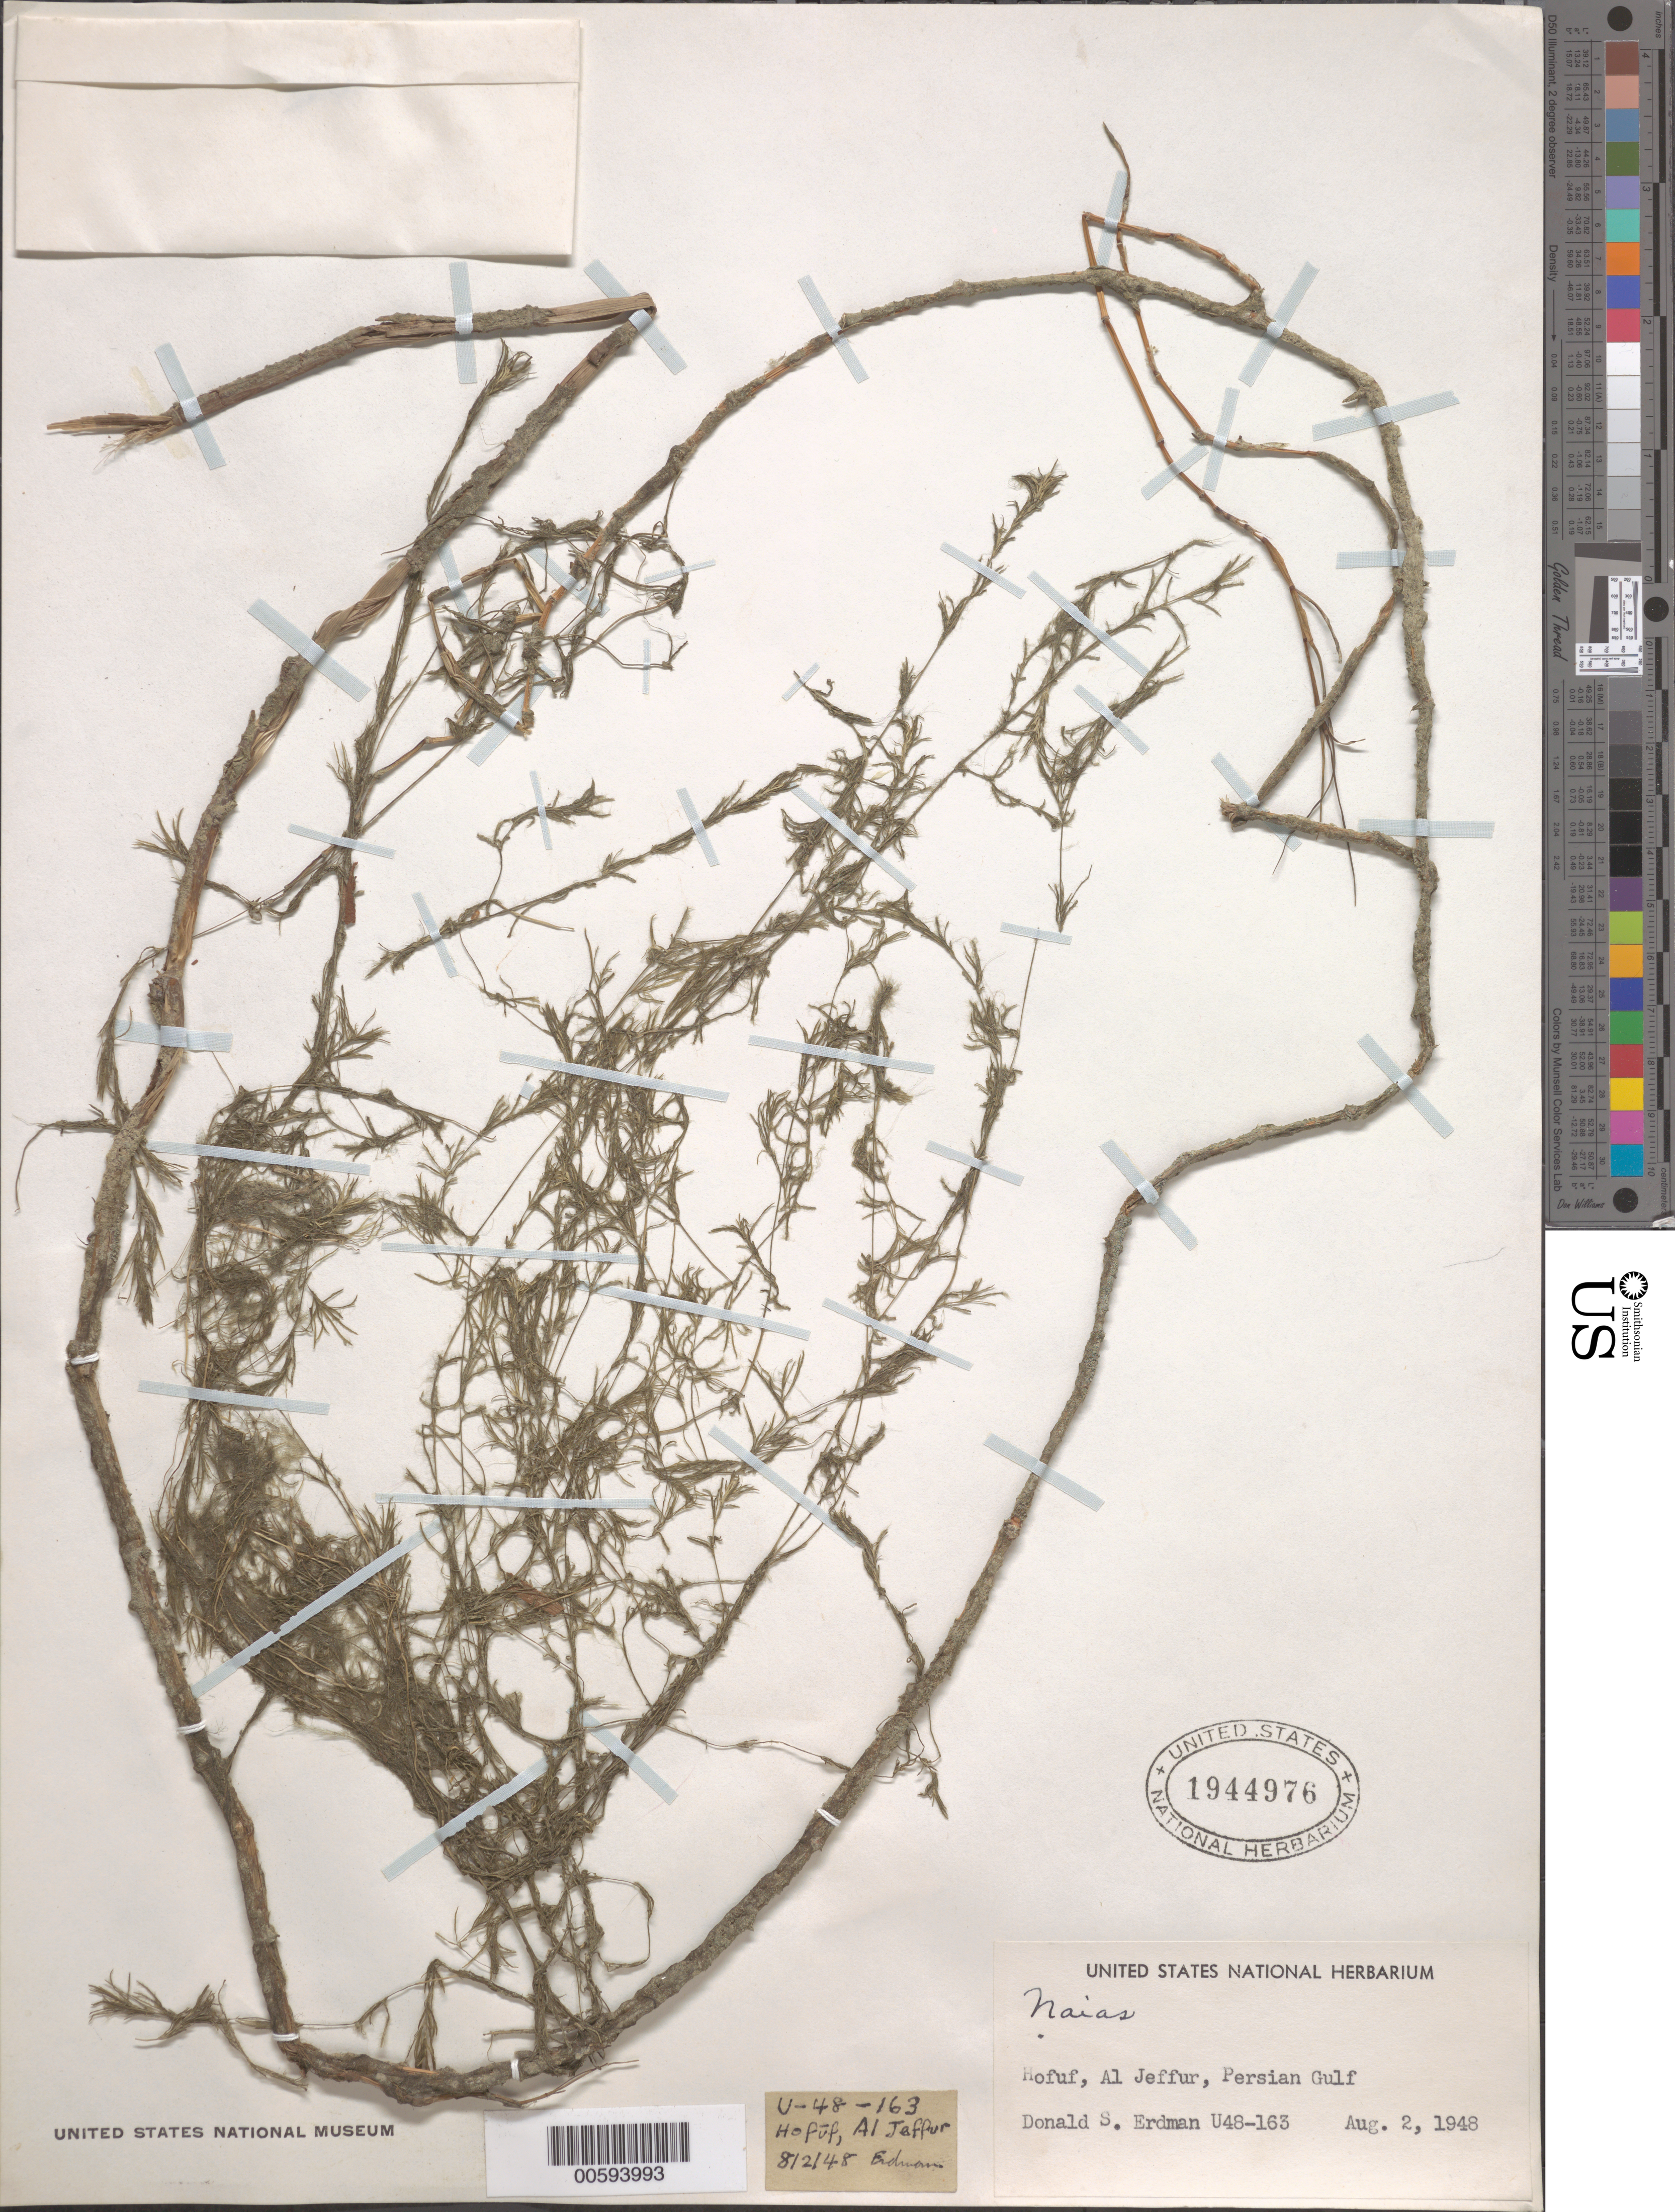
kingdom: Plantae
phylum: Tracheophyta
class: Liliopsida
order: Alismatales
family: Hydrocharitaceae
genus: Najas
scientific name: Najas sp.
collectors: D. Erdman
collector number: U48-163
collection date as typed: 02 Aug 1948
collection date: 1948-08-02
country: Saudi Arabia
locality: Hofuf, Al Jeffur, Persian Gulf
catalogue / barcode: US 1944976